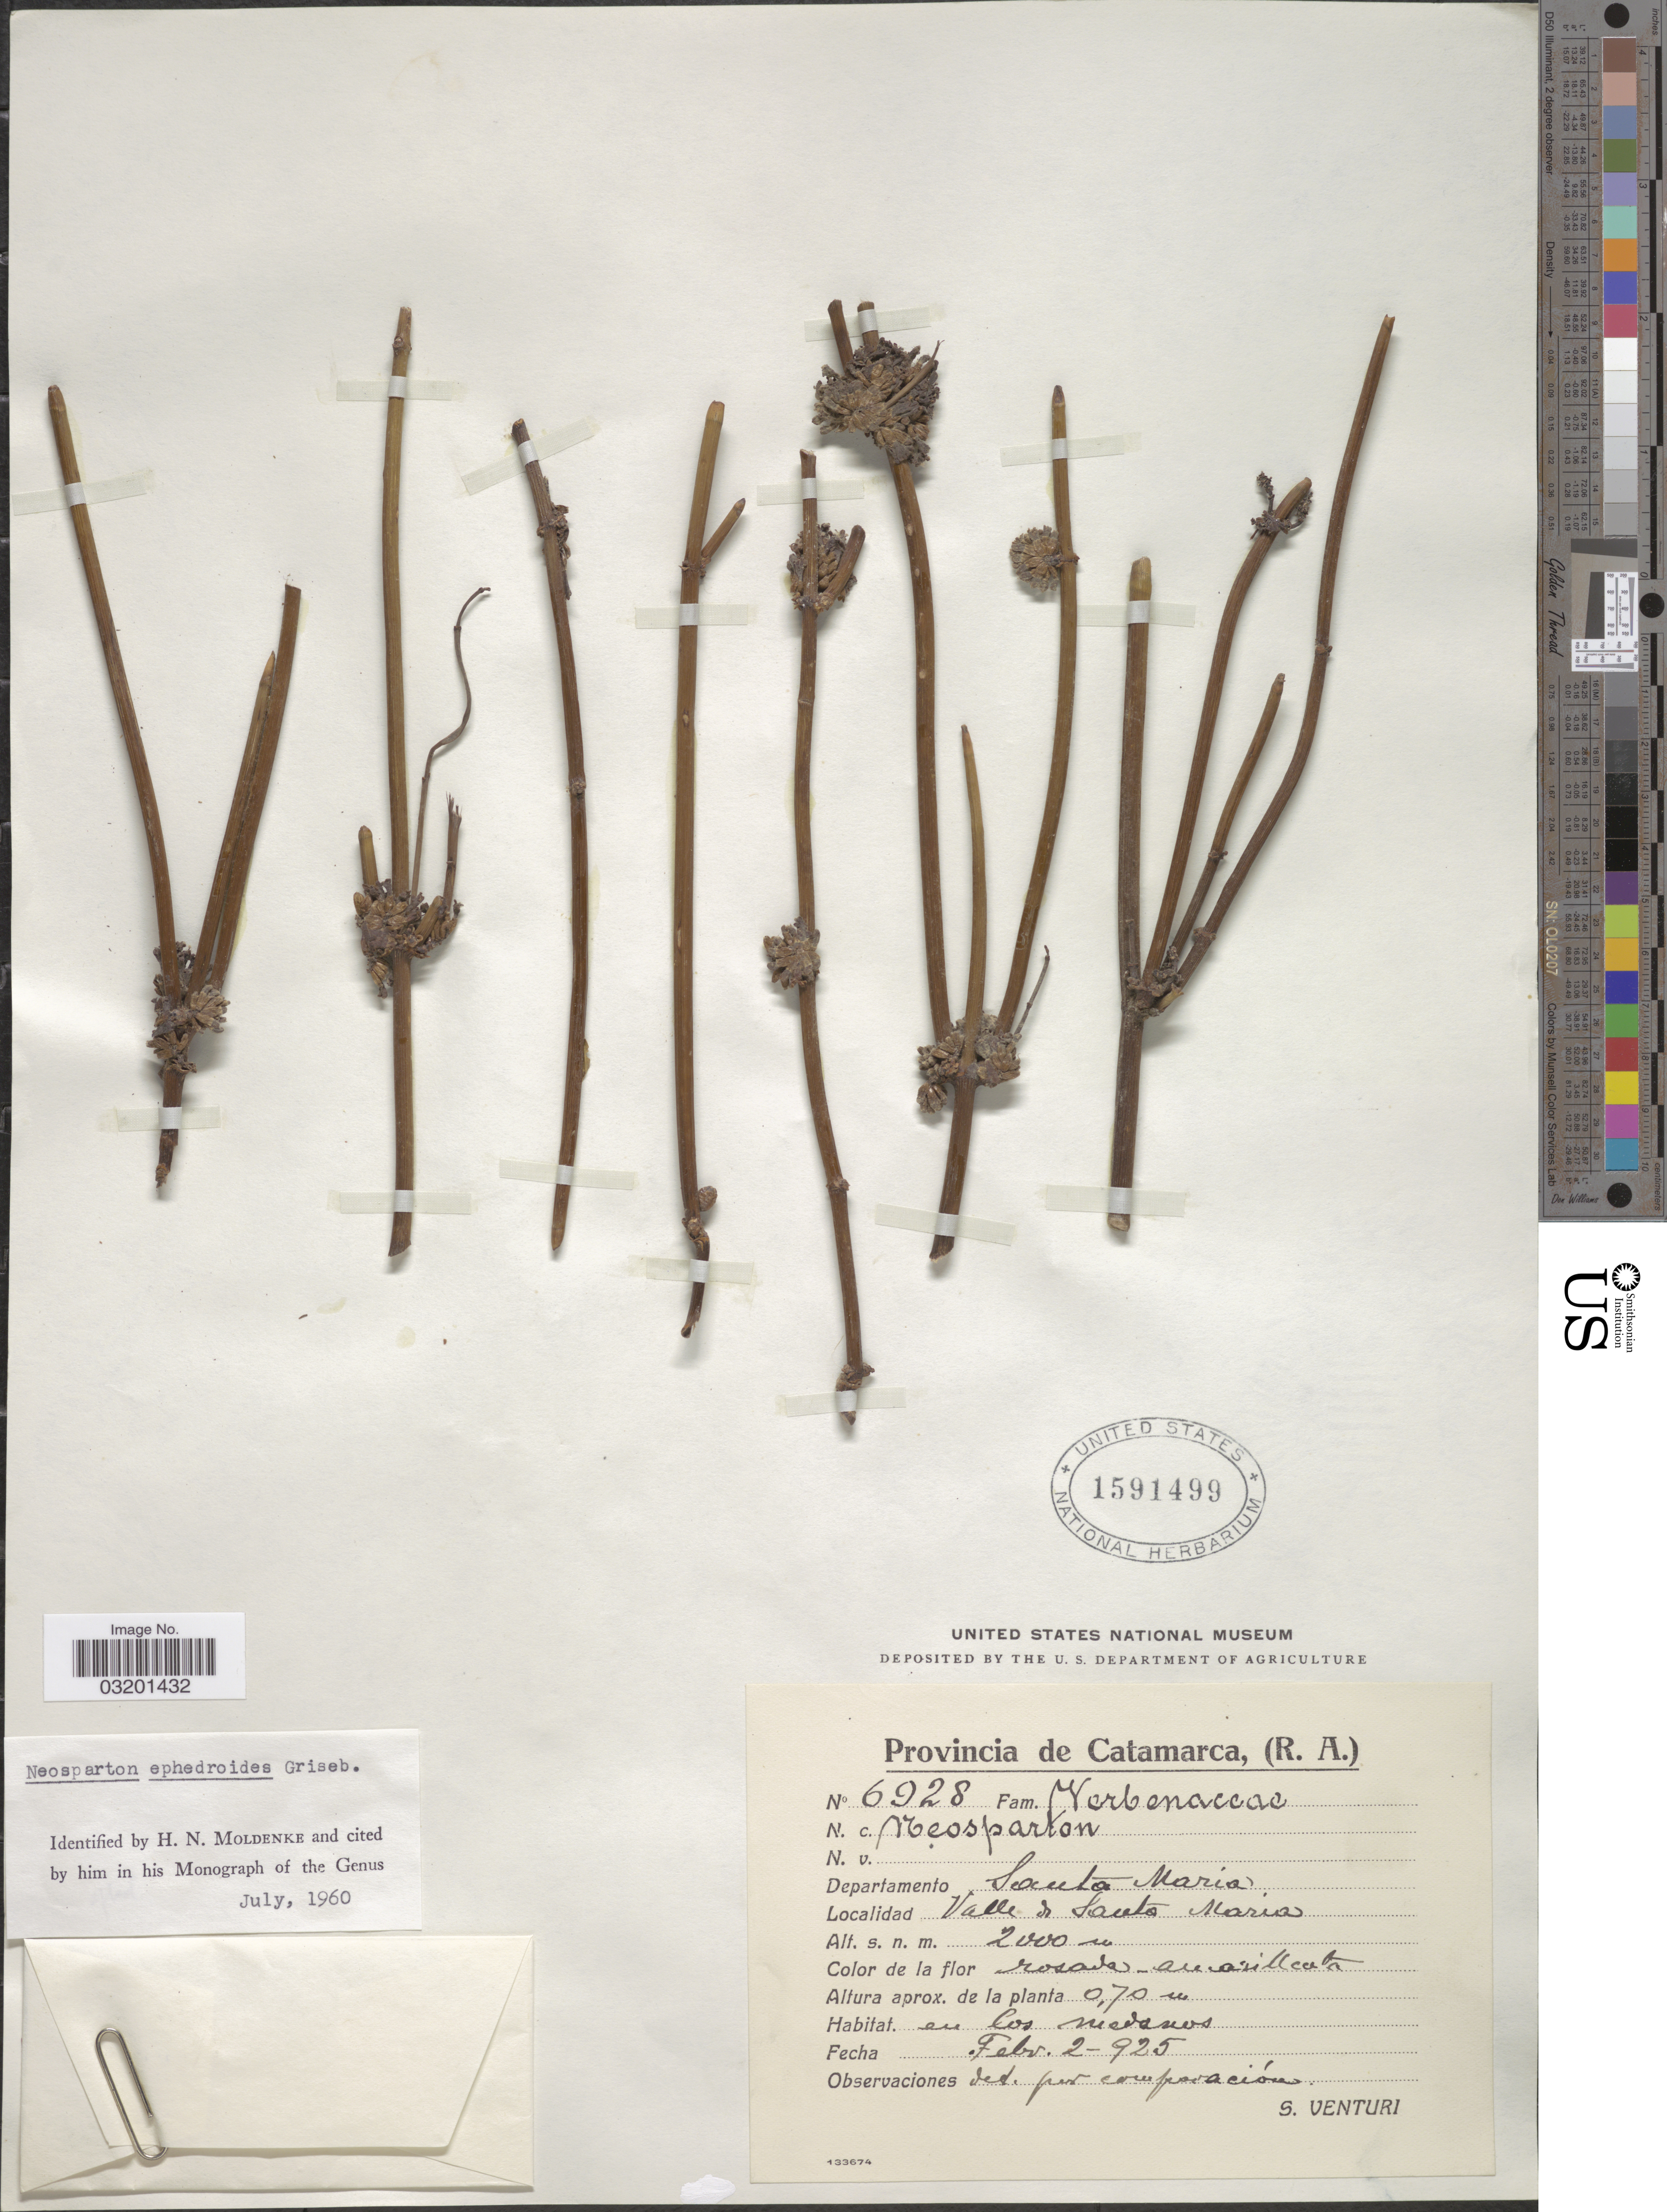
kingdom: Plantae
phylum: Tracheophyta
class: Magnoliopsida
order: Lamiales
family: Verbenaceae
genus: Neosparton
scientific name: Neosparton ephedroides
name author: Griseb.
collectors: S. Venturi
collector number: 6928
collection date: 1925-02-02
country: Argentina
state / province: Catamarca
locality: Departamento Santa Maria, Valle de Santa Maria.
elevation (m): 2000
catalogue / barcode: US 1591499